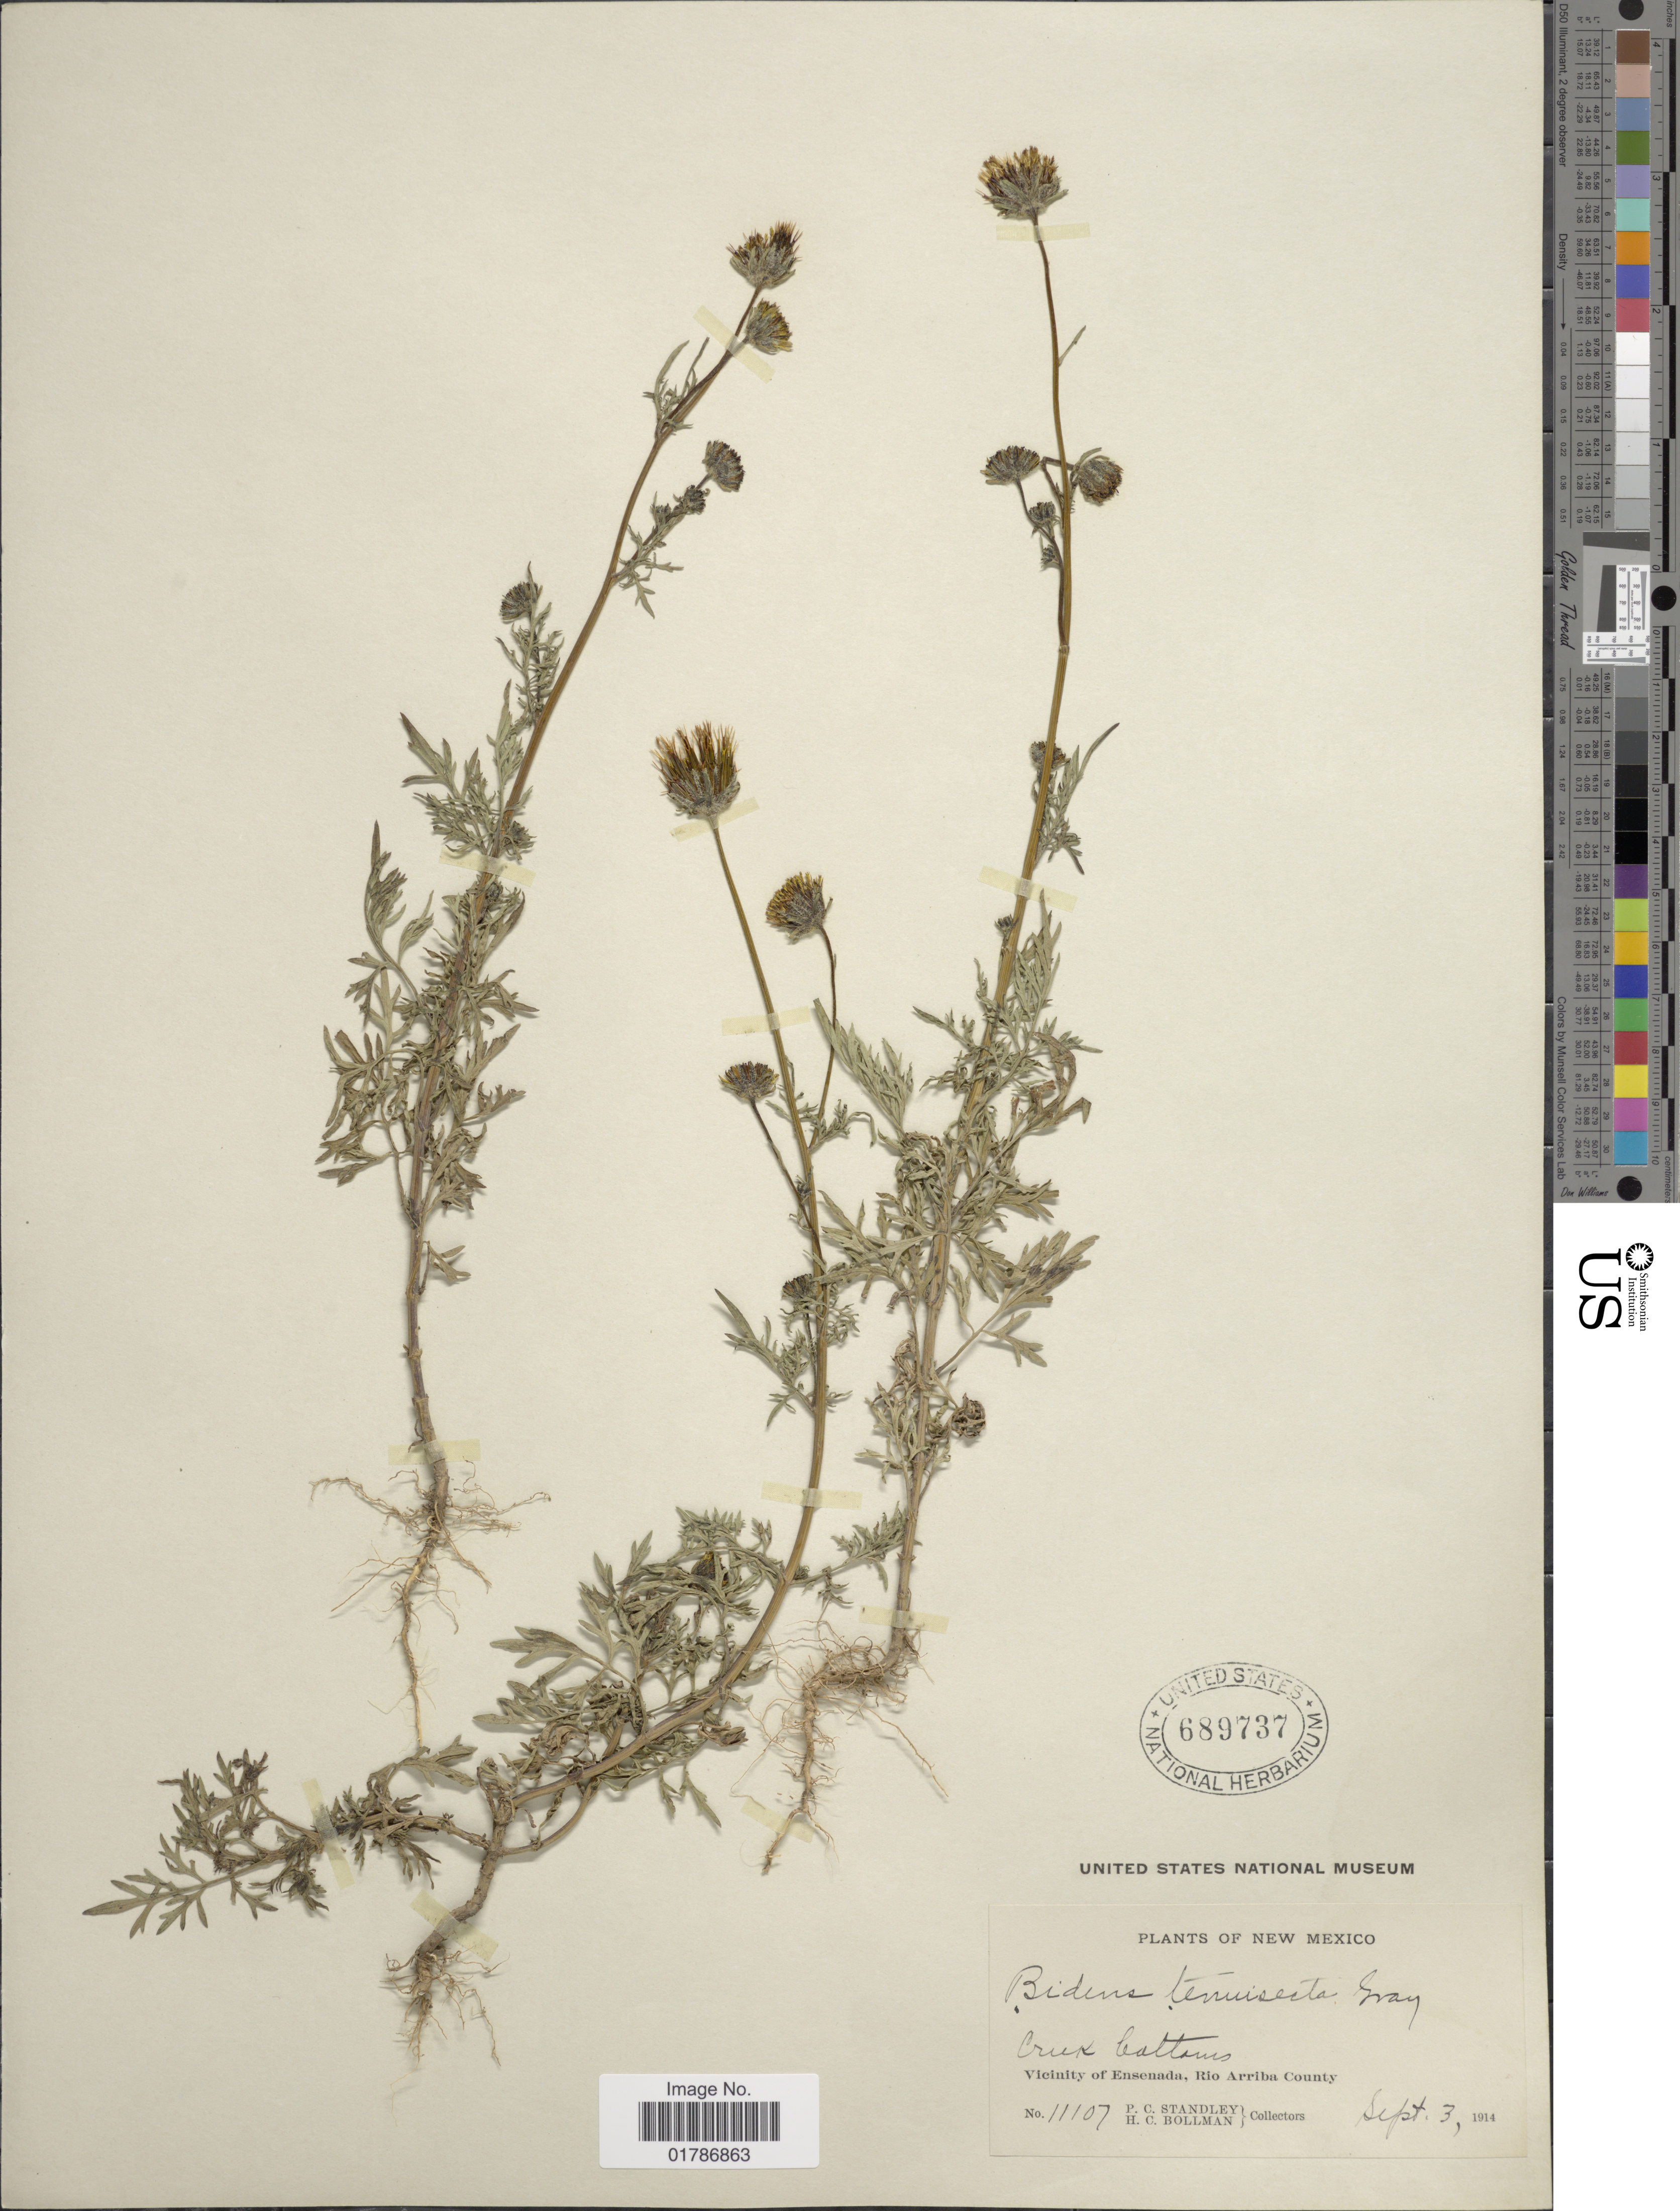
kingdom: Plantae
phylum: Tracheophyta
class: Magnoliopsida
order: Asterales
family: Asteraceae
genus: Bidens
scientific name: Bidens tenuisecta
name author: A. Gray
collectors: P. C. Standley & H. C. Bollman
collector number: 11107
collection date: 1914-09-03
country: United States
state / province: New Mexico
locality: CReek Bottoms, Vicinity of Ensenada, Rio Arriba County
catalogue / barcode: US 689737